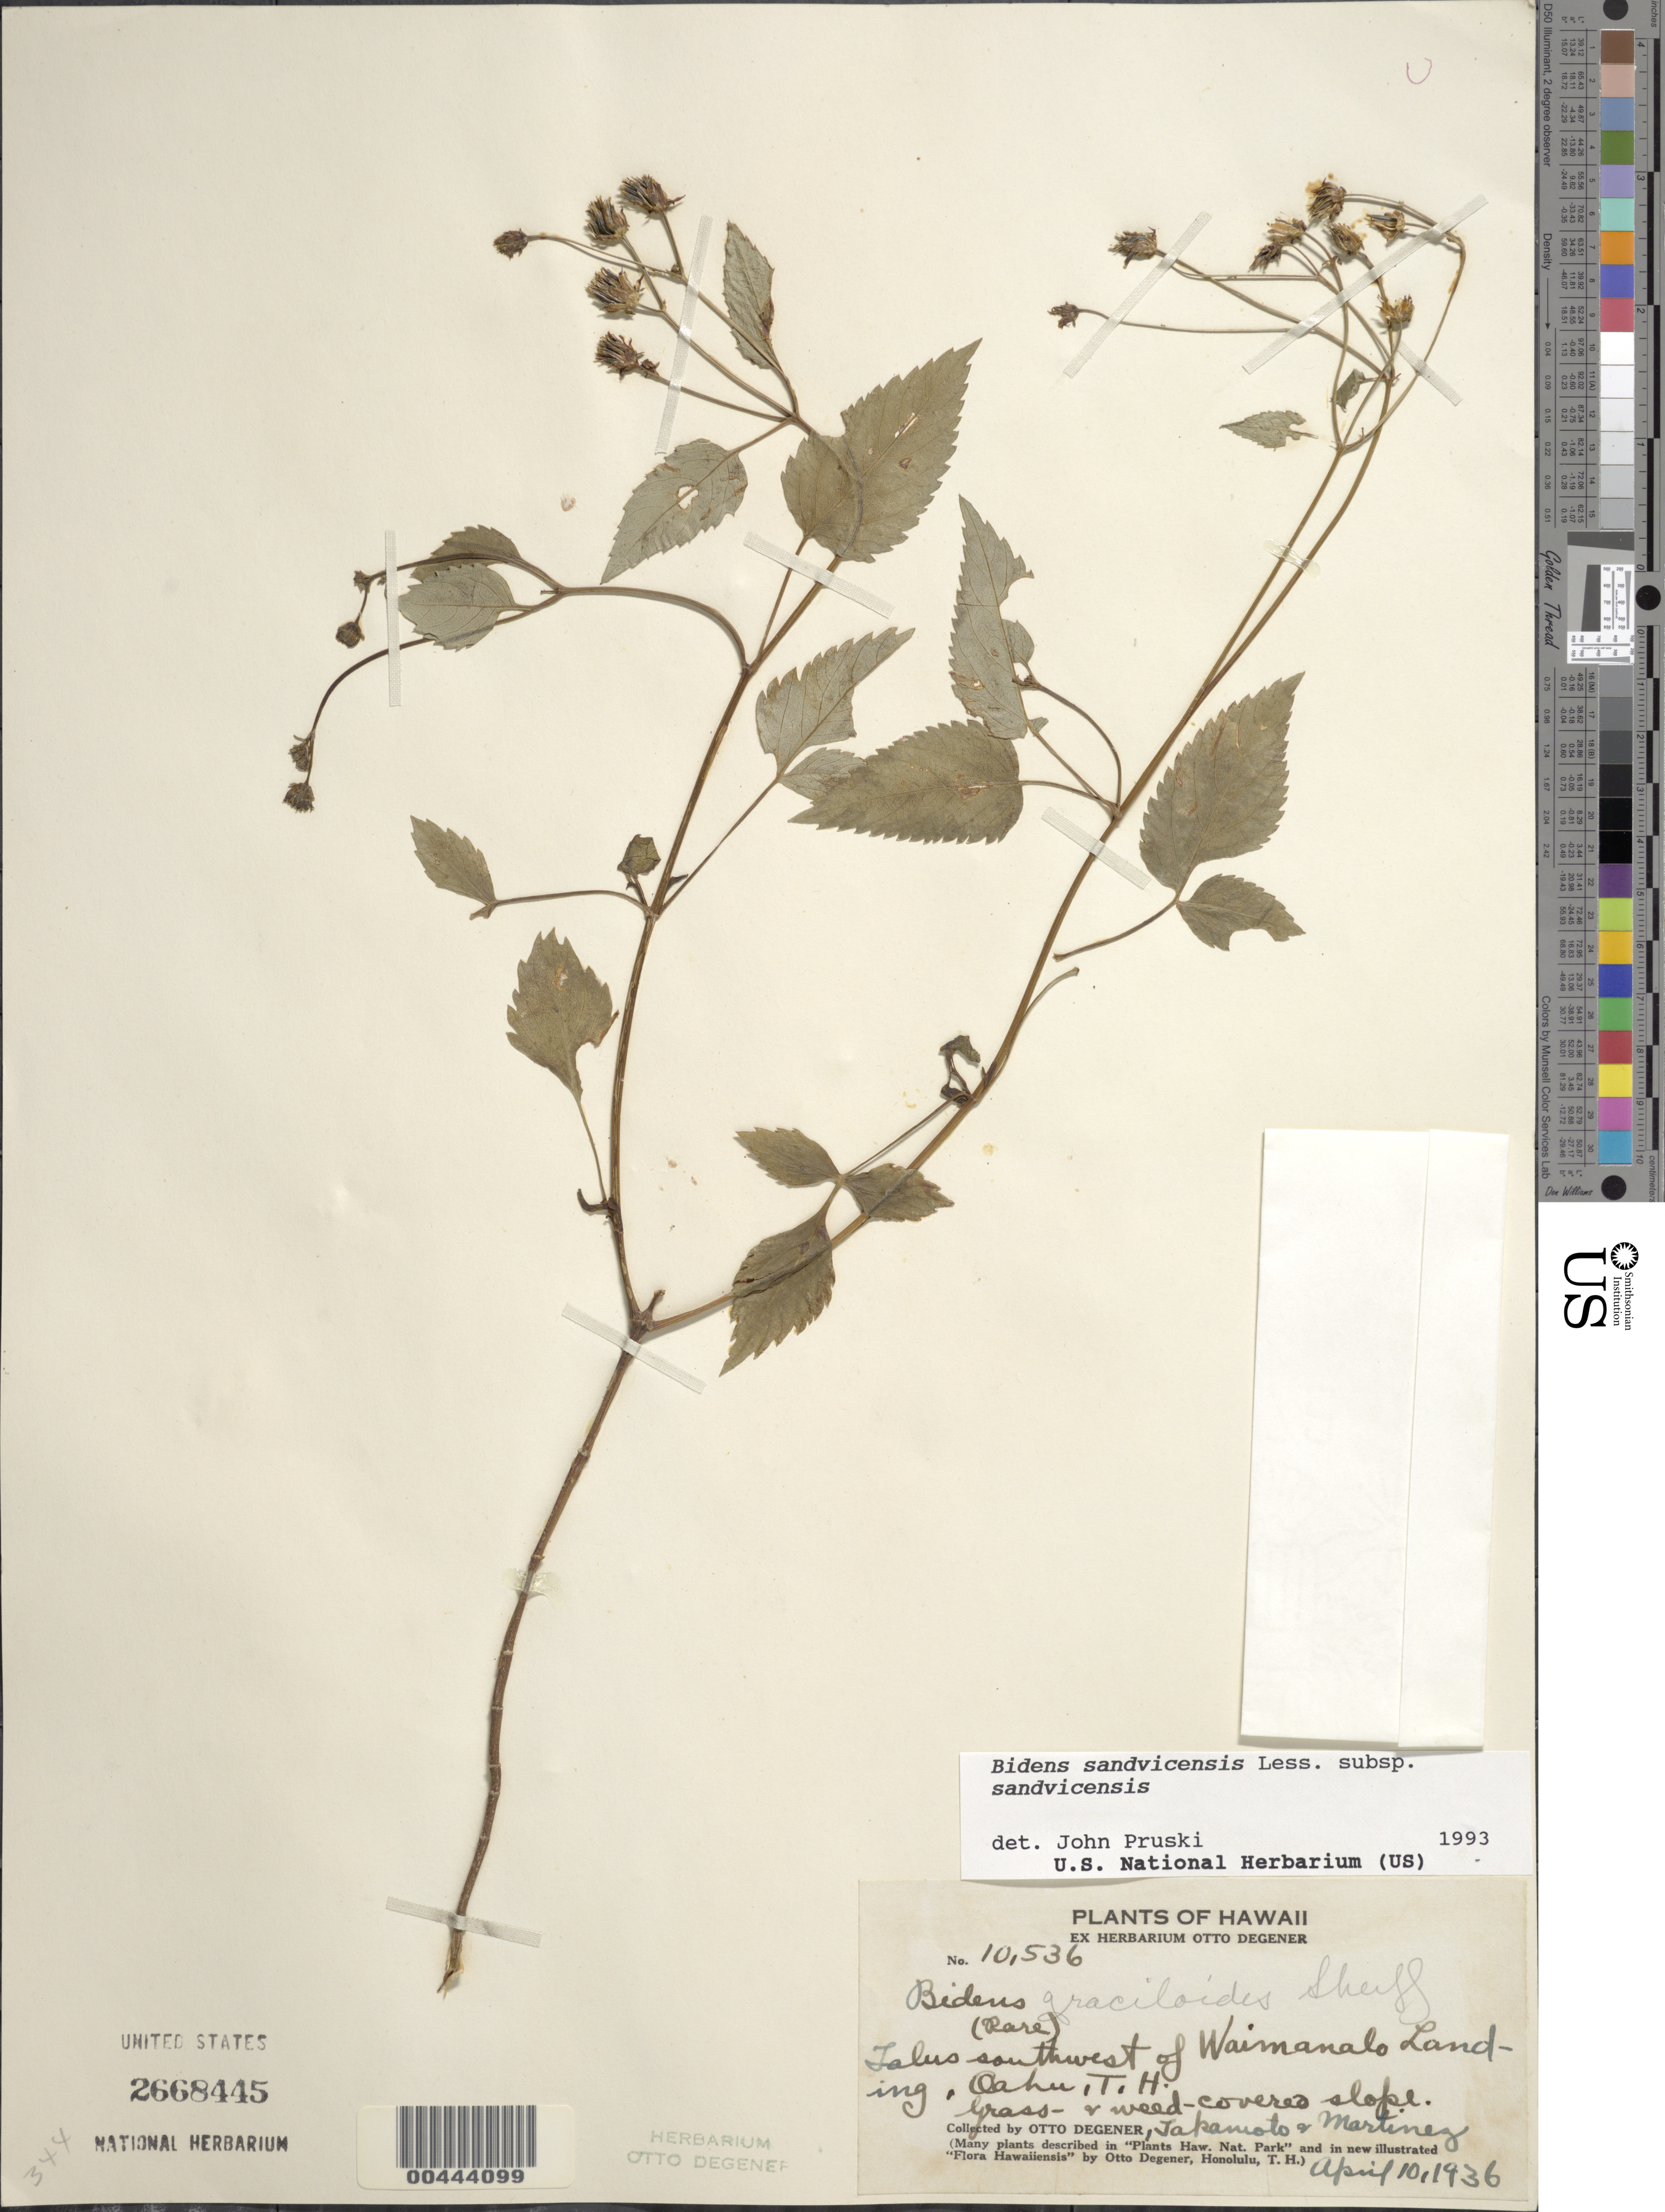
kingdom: Plantae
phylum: Tracheophyta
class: Magnoliopsida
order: Asterales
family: Asteraceae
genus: Bidens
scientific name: Bidens sandvicensis subsp. sandvicensis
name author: Less.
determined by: Pruski, J. F.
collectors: O. Degener, -. Takamoto & -- Martinez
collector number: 10536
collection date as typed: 10 Apr 1936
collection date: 1936-04-10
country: United States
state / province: Hawaii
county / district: Honolulu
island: Oahu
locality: Talus SW of Waimanalo Landing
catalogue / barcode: US 2668445